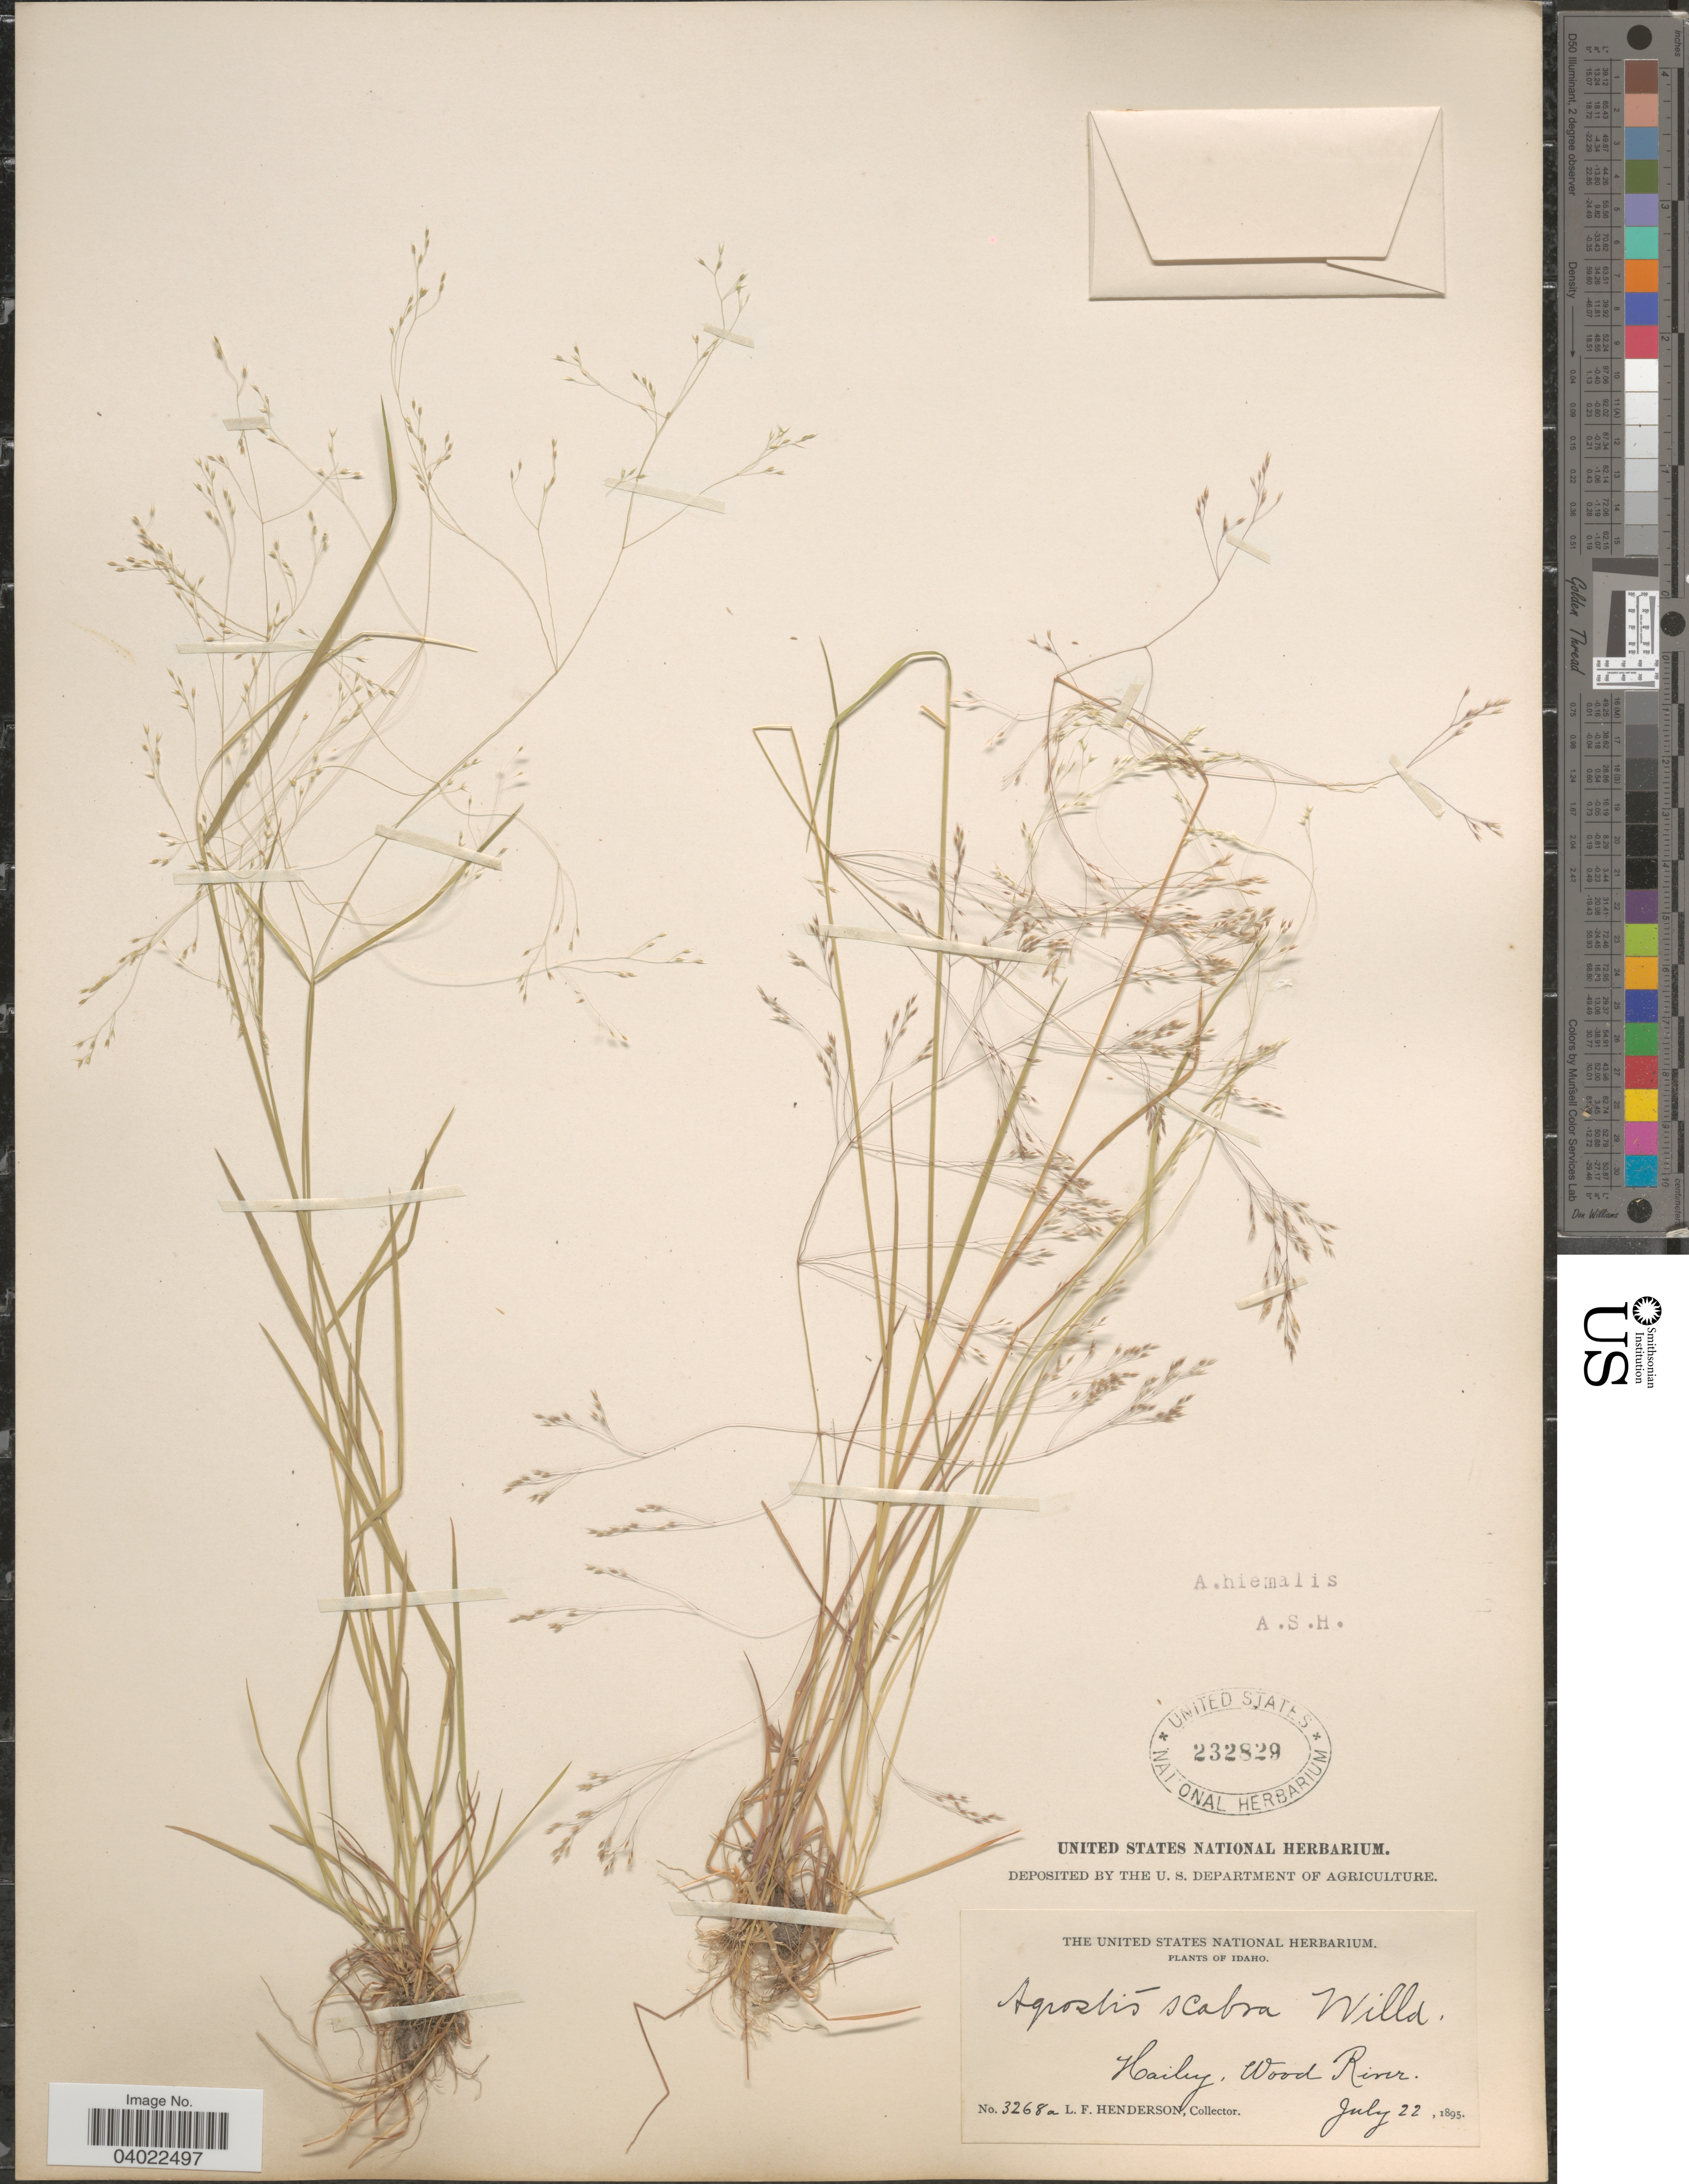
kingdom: Plantae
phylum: Tracheophyta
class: Liliopsida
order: Poales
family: Poaceae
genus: Agrostis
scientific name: Agrostis scabra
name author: Willd.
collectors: L. Henderson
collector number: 3268a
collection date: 1895-07-22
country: United States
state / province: Idaho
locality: Hailey, Wood River.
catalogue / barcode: US 232829